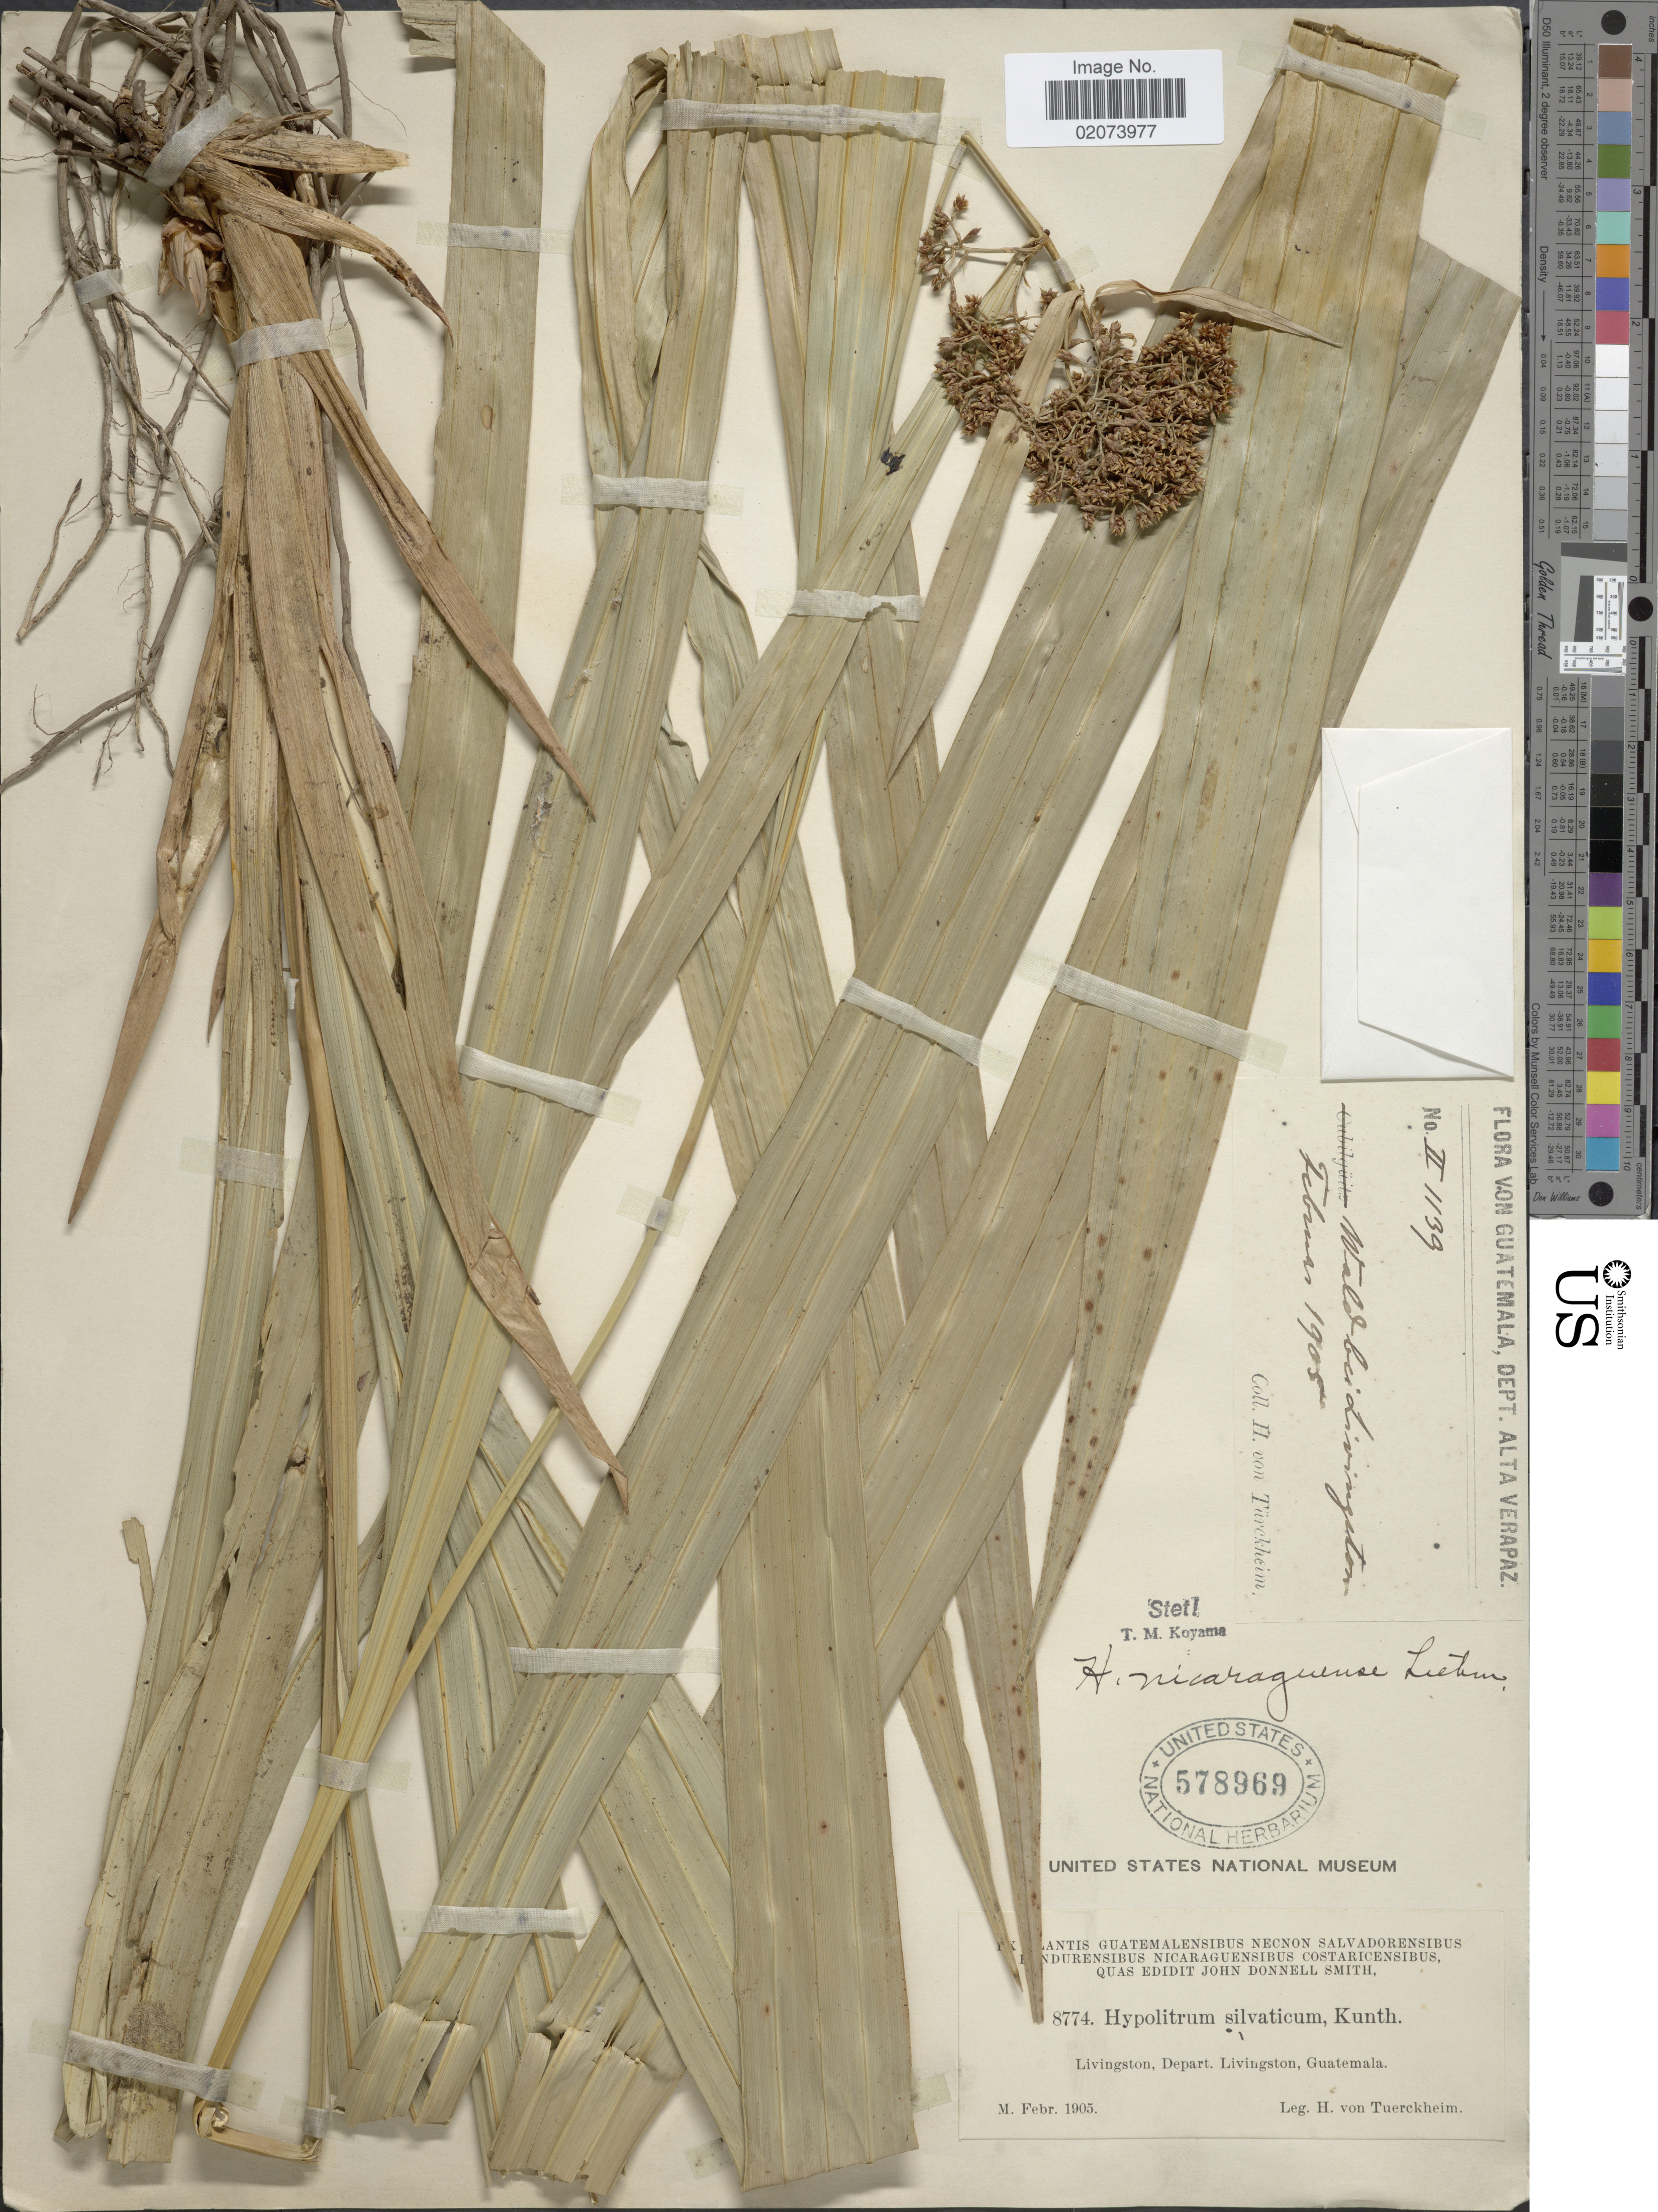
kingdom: Plantae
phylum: Tracheophyta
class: Liliopsida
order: Poales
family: Cyperaceae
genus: Hypolytrum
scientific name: Hypolytrum longifolium subsp. nicaraguense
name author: (Liebm.) T. Koyama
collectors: H. von Türckheim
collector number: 8774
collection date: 1905-02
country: Guatemala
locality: Livingston, Depart. Livingston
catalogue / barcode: US 578969